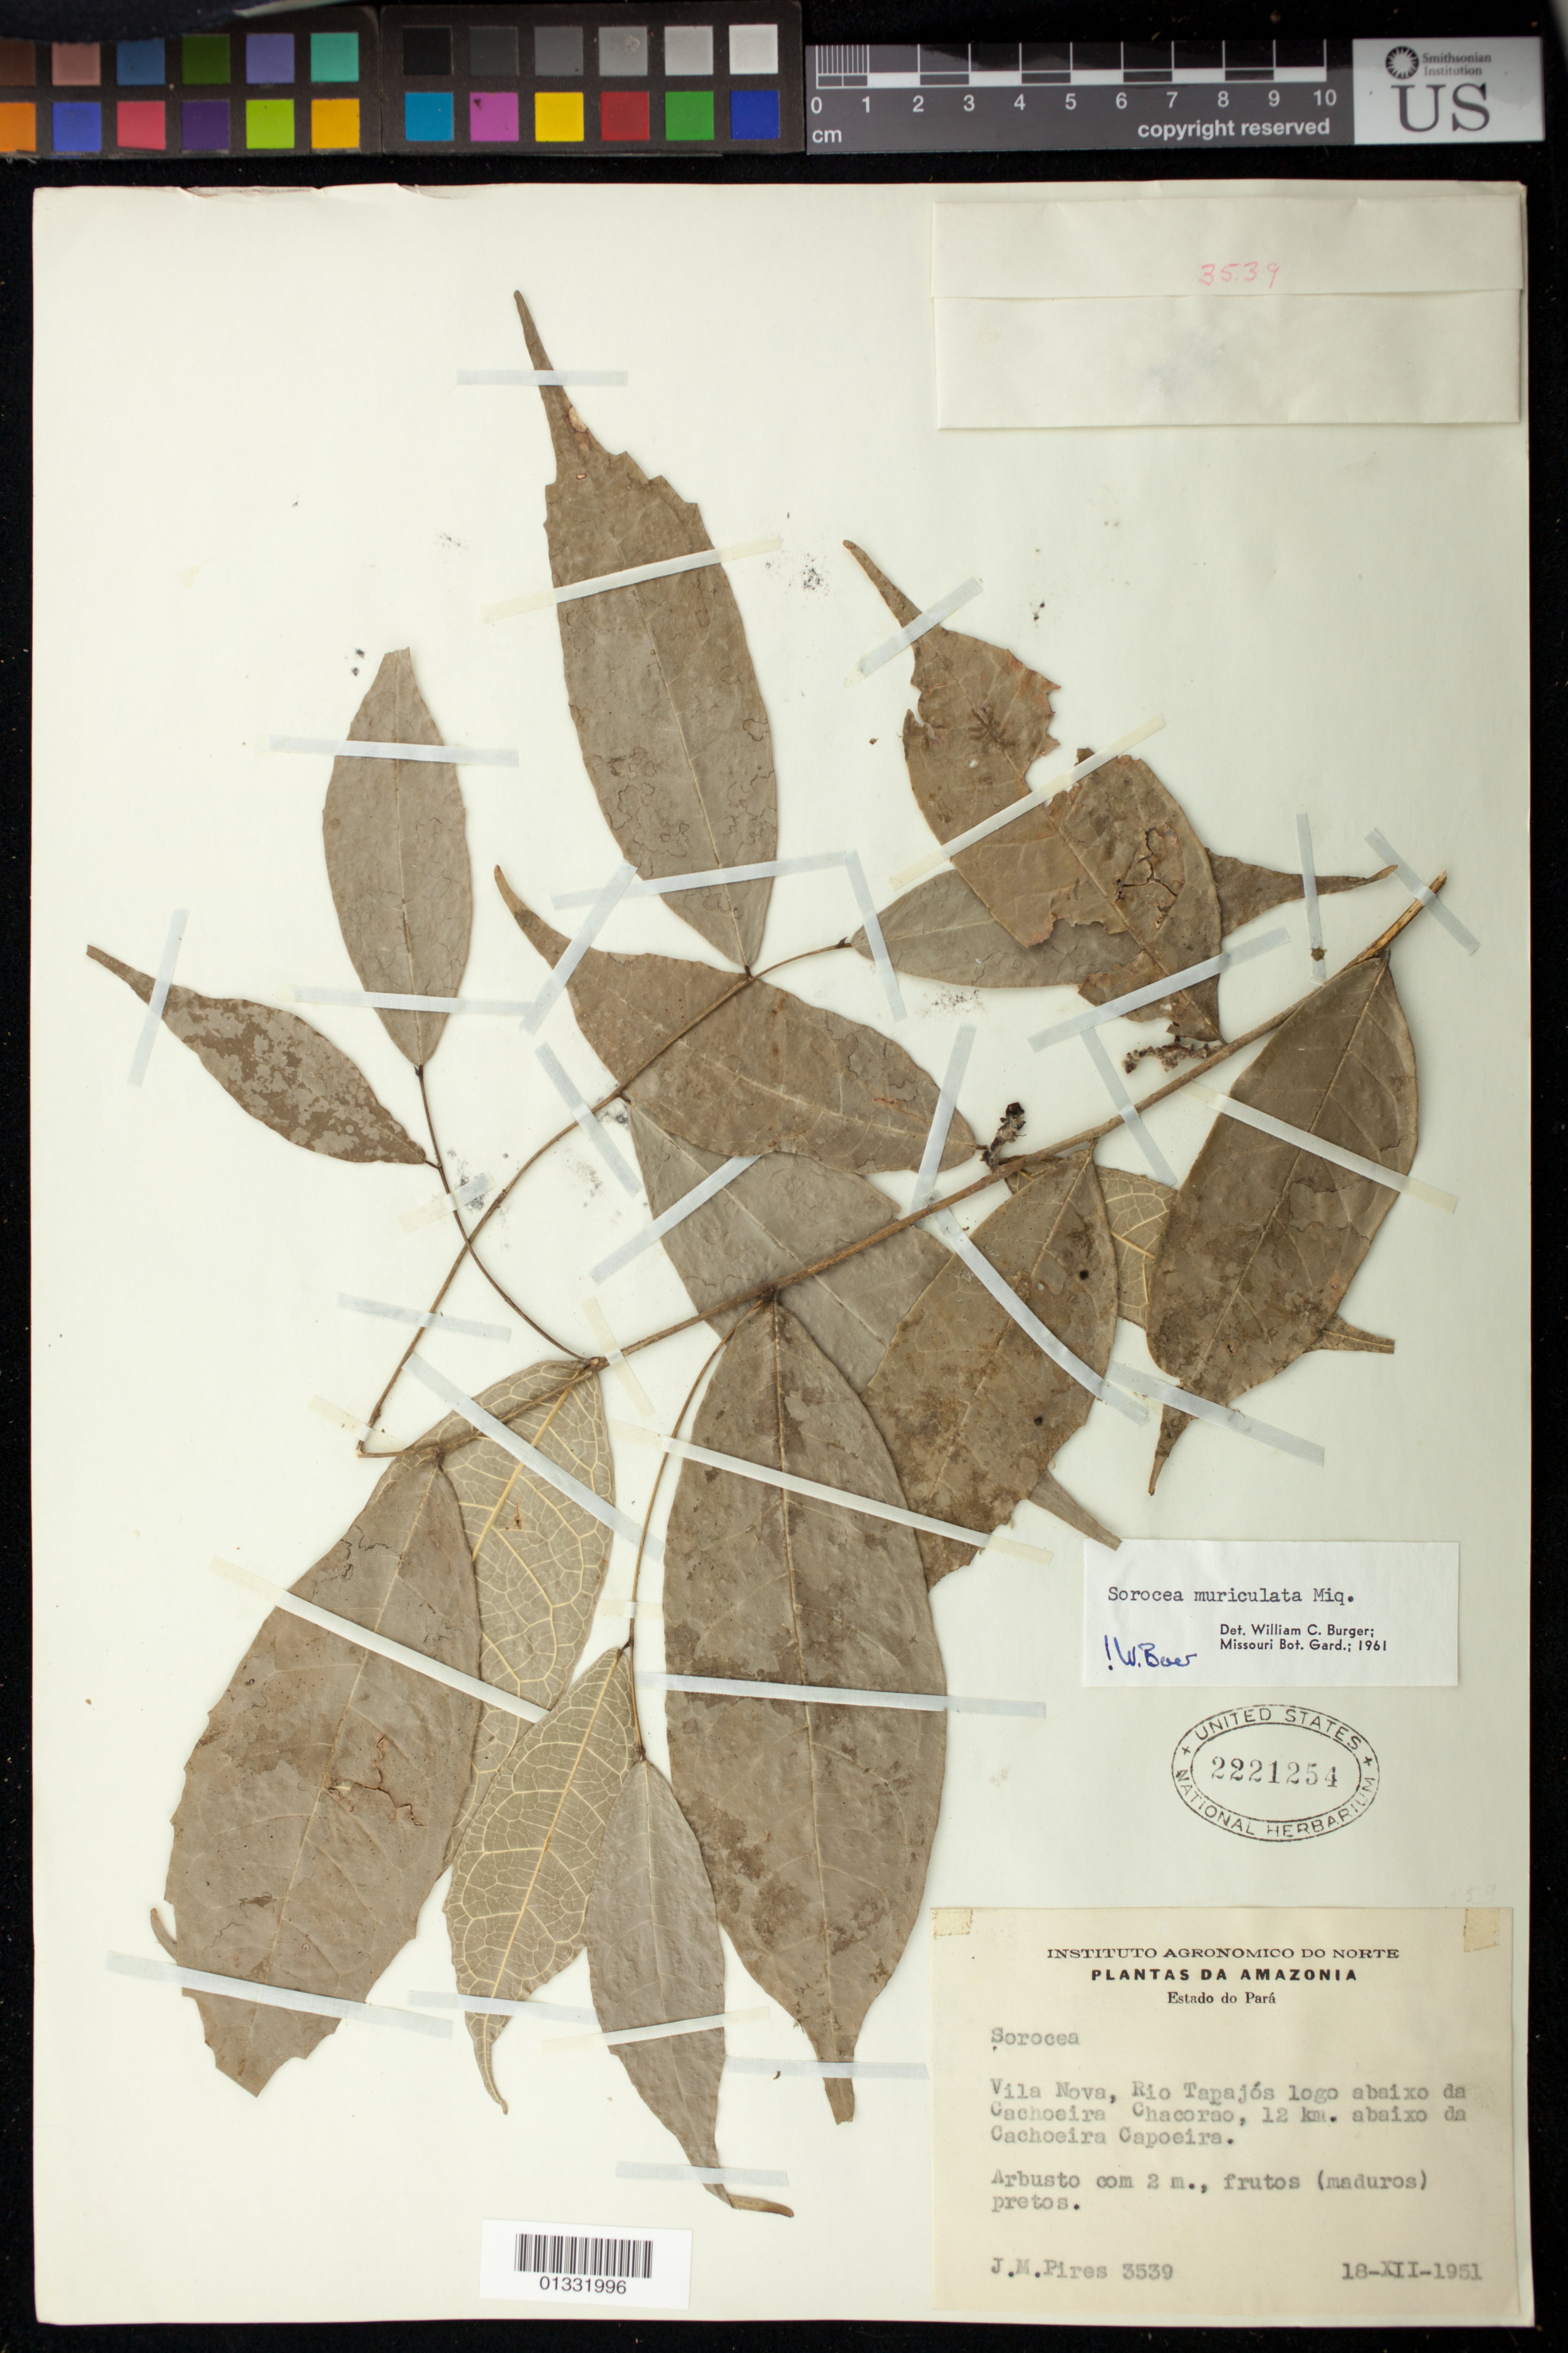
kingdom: Plantae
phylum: Tracheophyta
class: Magnoliopsida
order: Rosales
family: Moraceae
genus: Sorocea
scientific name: Sorocea muriculata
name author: Miq.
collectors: J. M. Pires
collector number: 3539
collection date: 1951-12-18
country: Brazil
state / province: Pará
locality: Vila Nova, Rio Tapajós logo abaixo da Cachoeira Chacorão, 12 km abaixo da Cachoeira Capoeira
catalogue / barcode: US 2221254